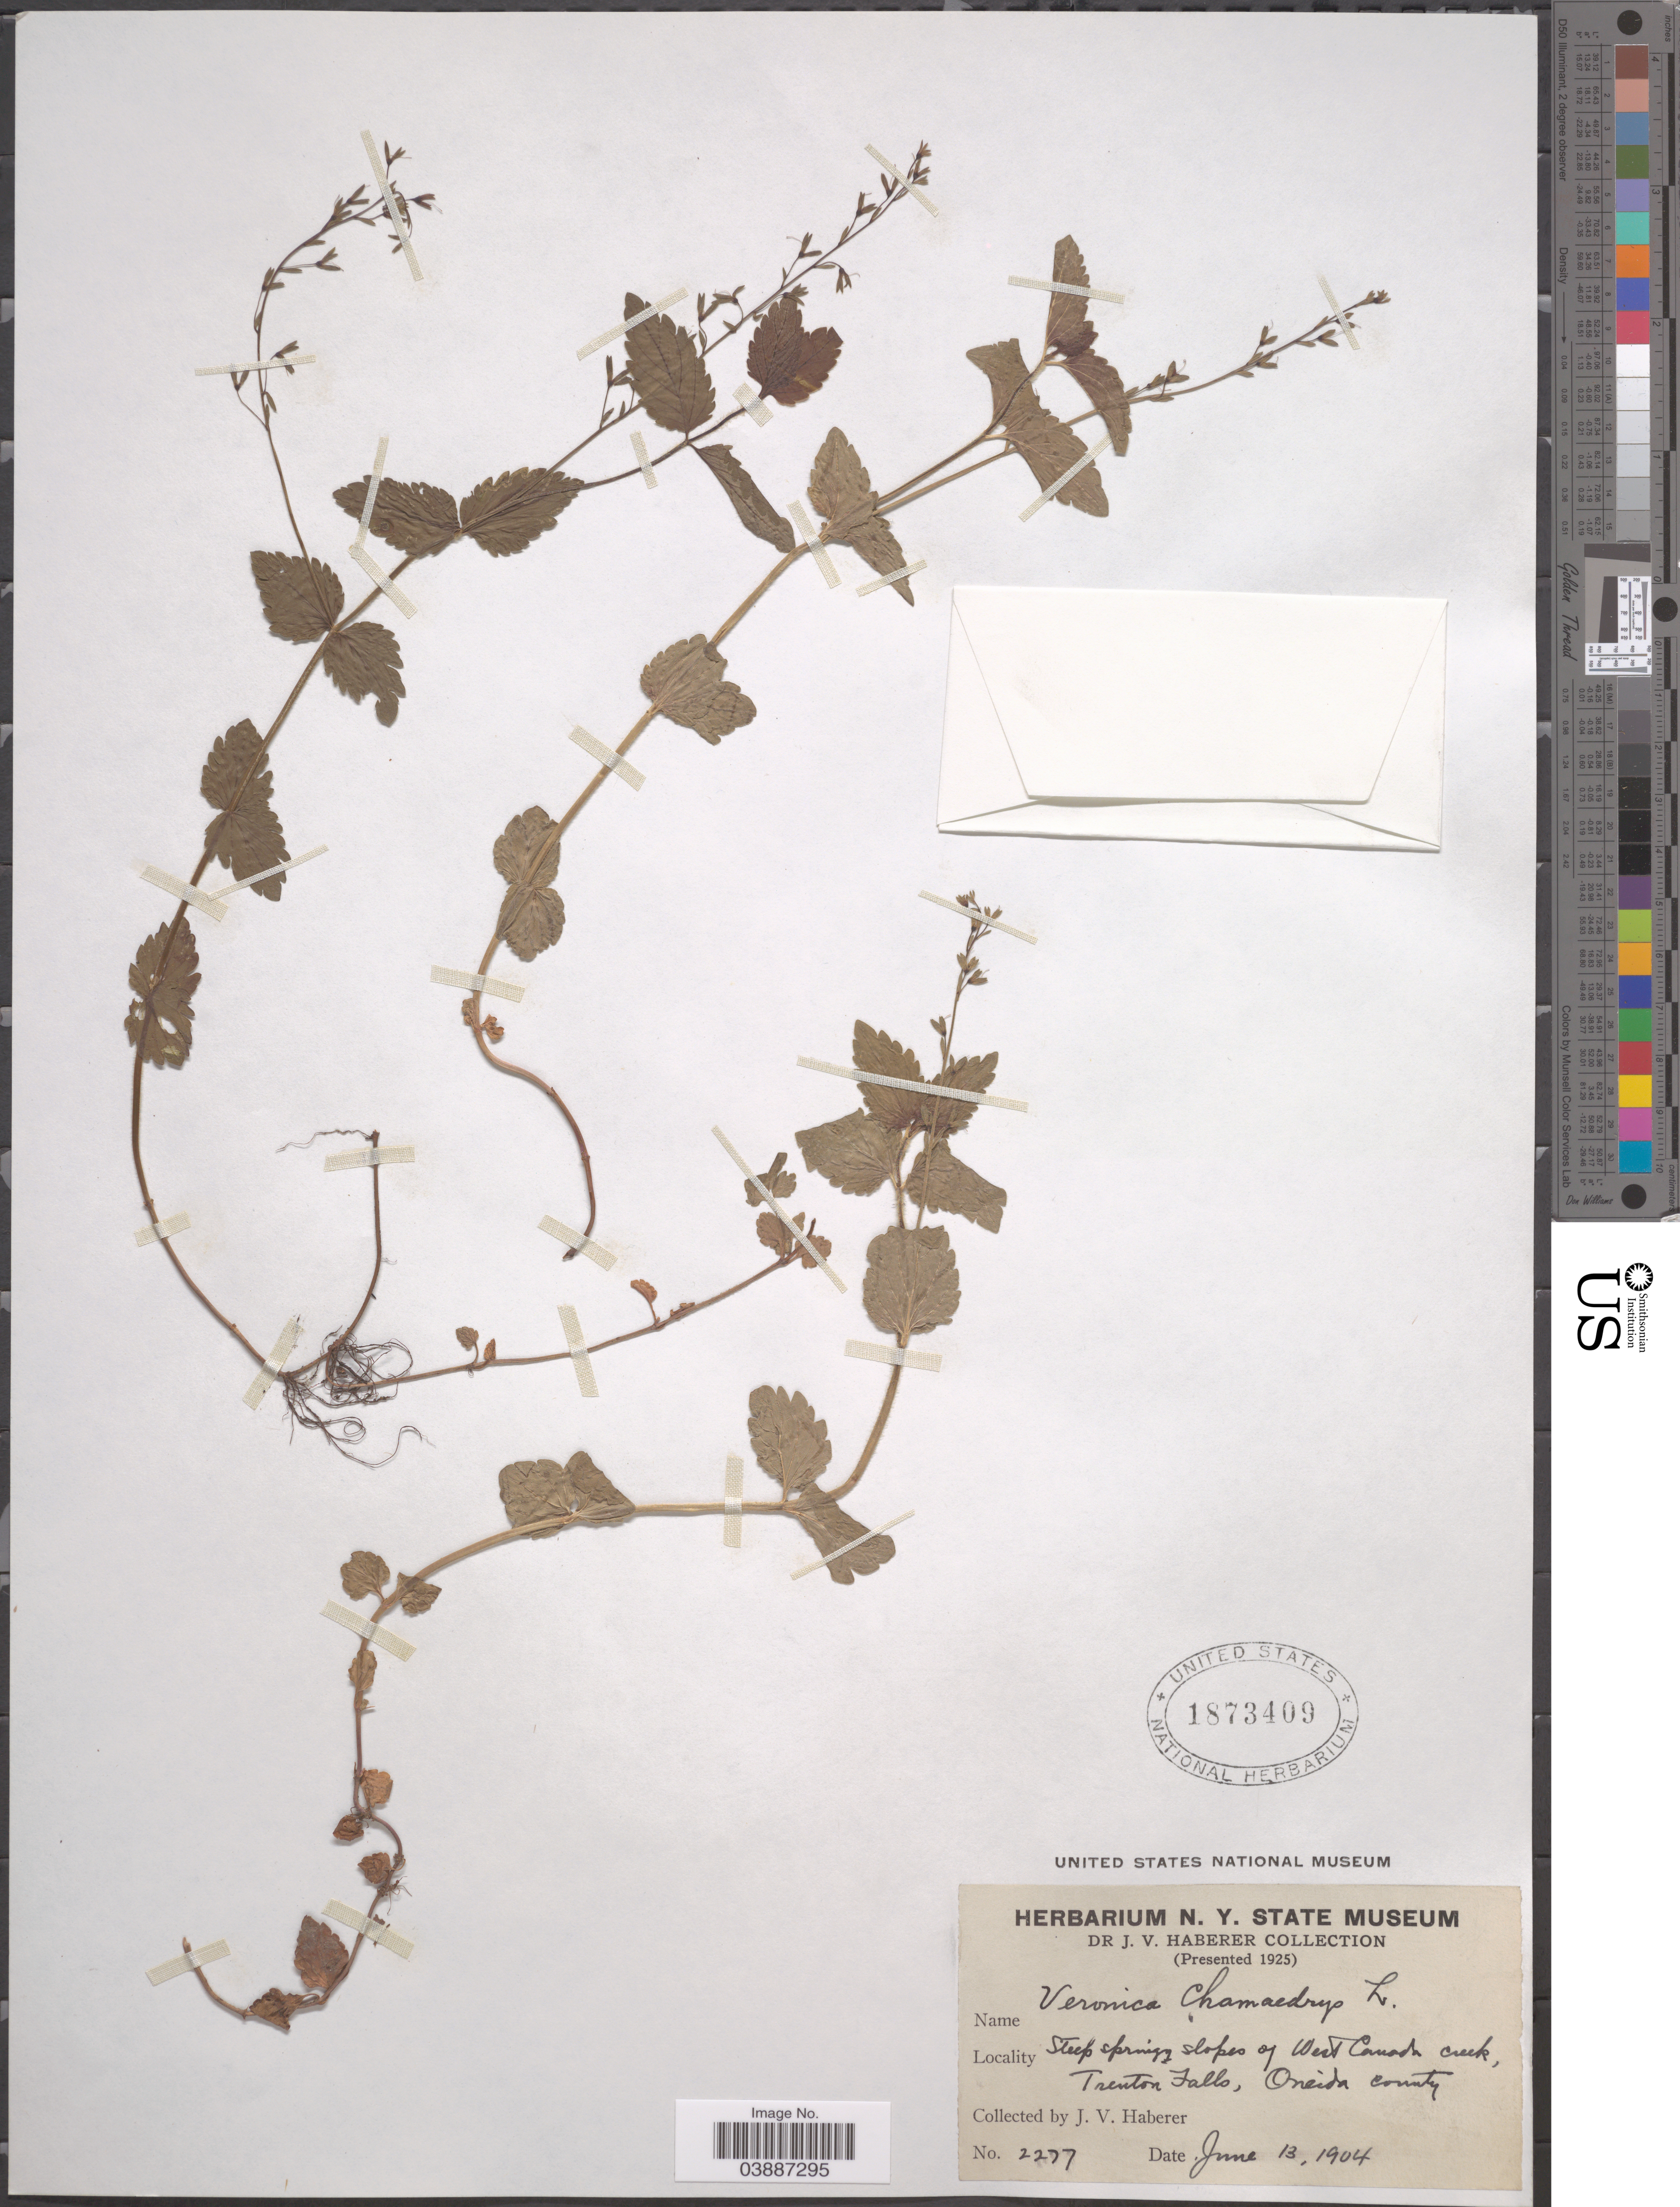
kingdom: Plantae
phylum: Tracheophyta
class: Magnoliopsida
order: Lamiales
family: Plantaginaceae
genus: Veronica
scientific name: Veronica chamaedrys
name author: L.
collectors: J. V. Haberer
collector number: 2277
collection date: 1904-06-13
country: United States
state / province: New York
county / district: Oneida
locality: Steep springy slopes of West Canada Creek, Trenton Falls, Oneida County.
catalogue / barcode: US 1873409